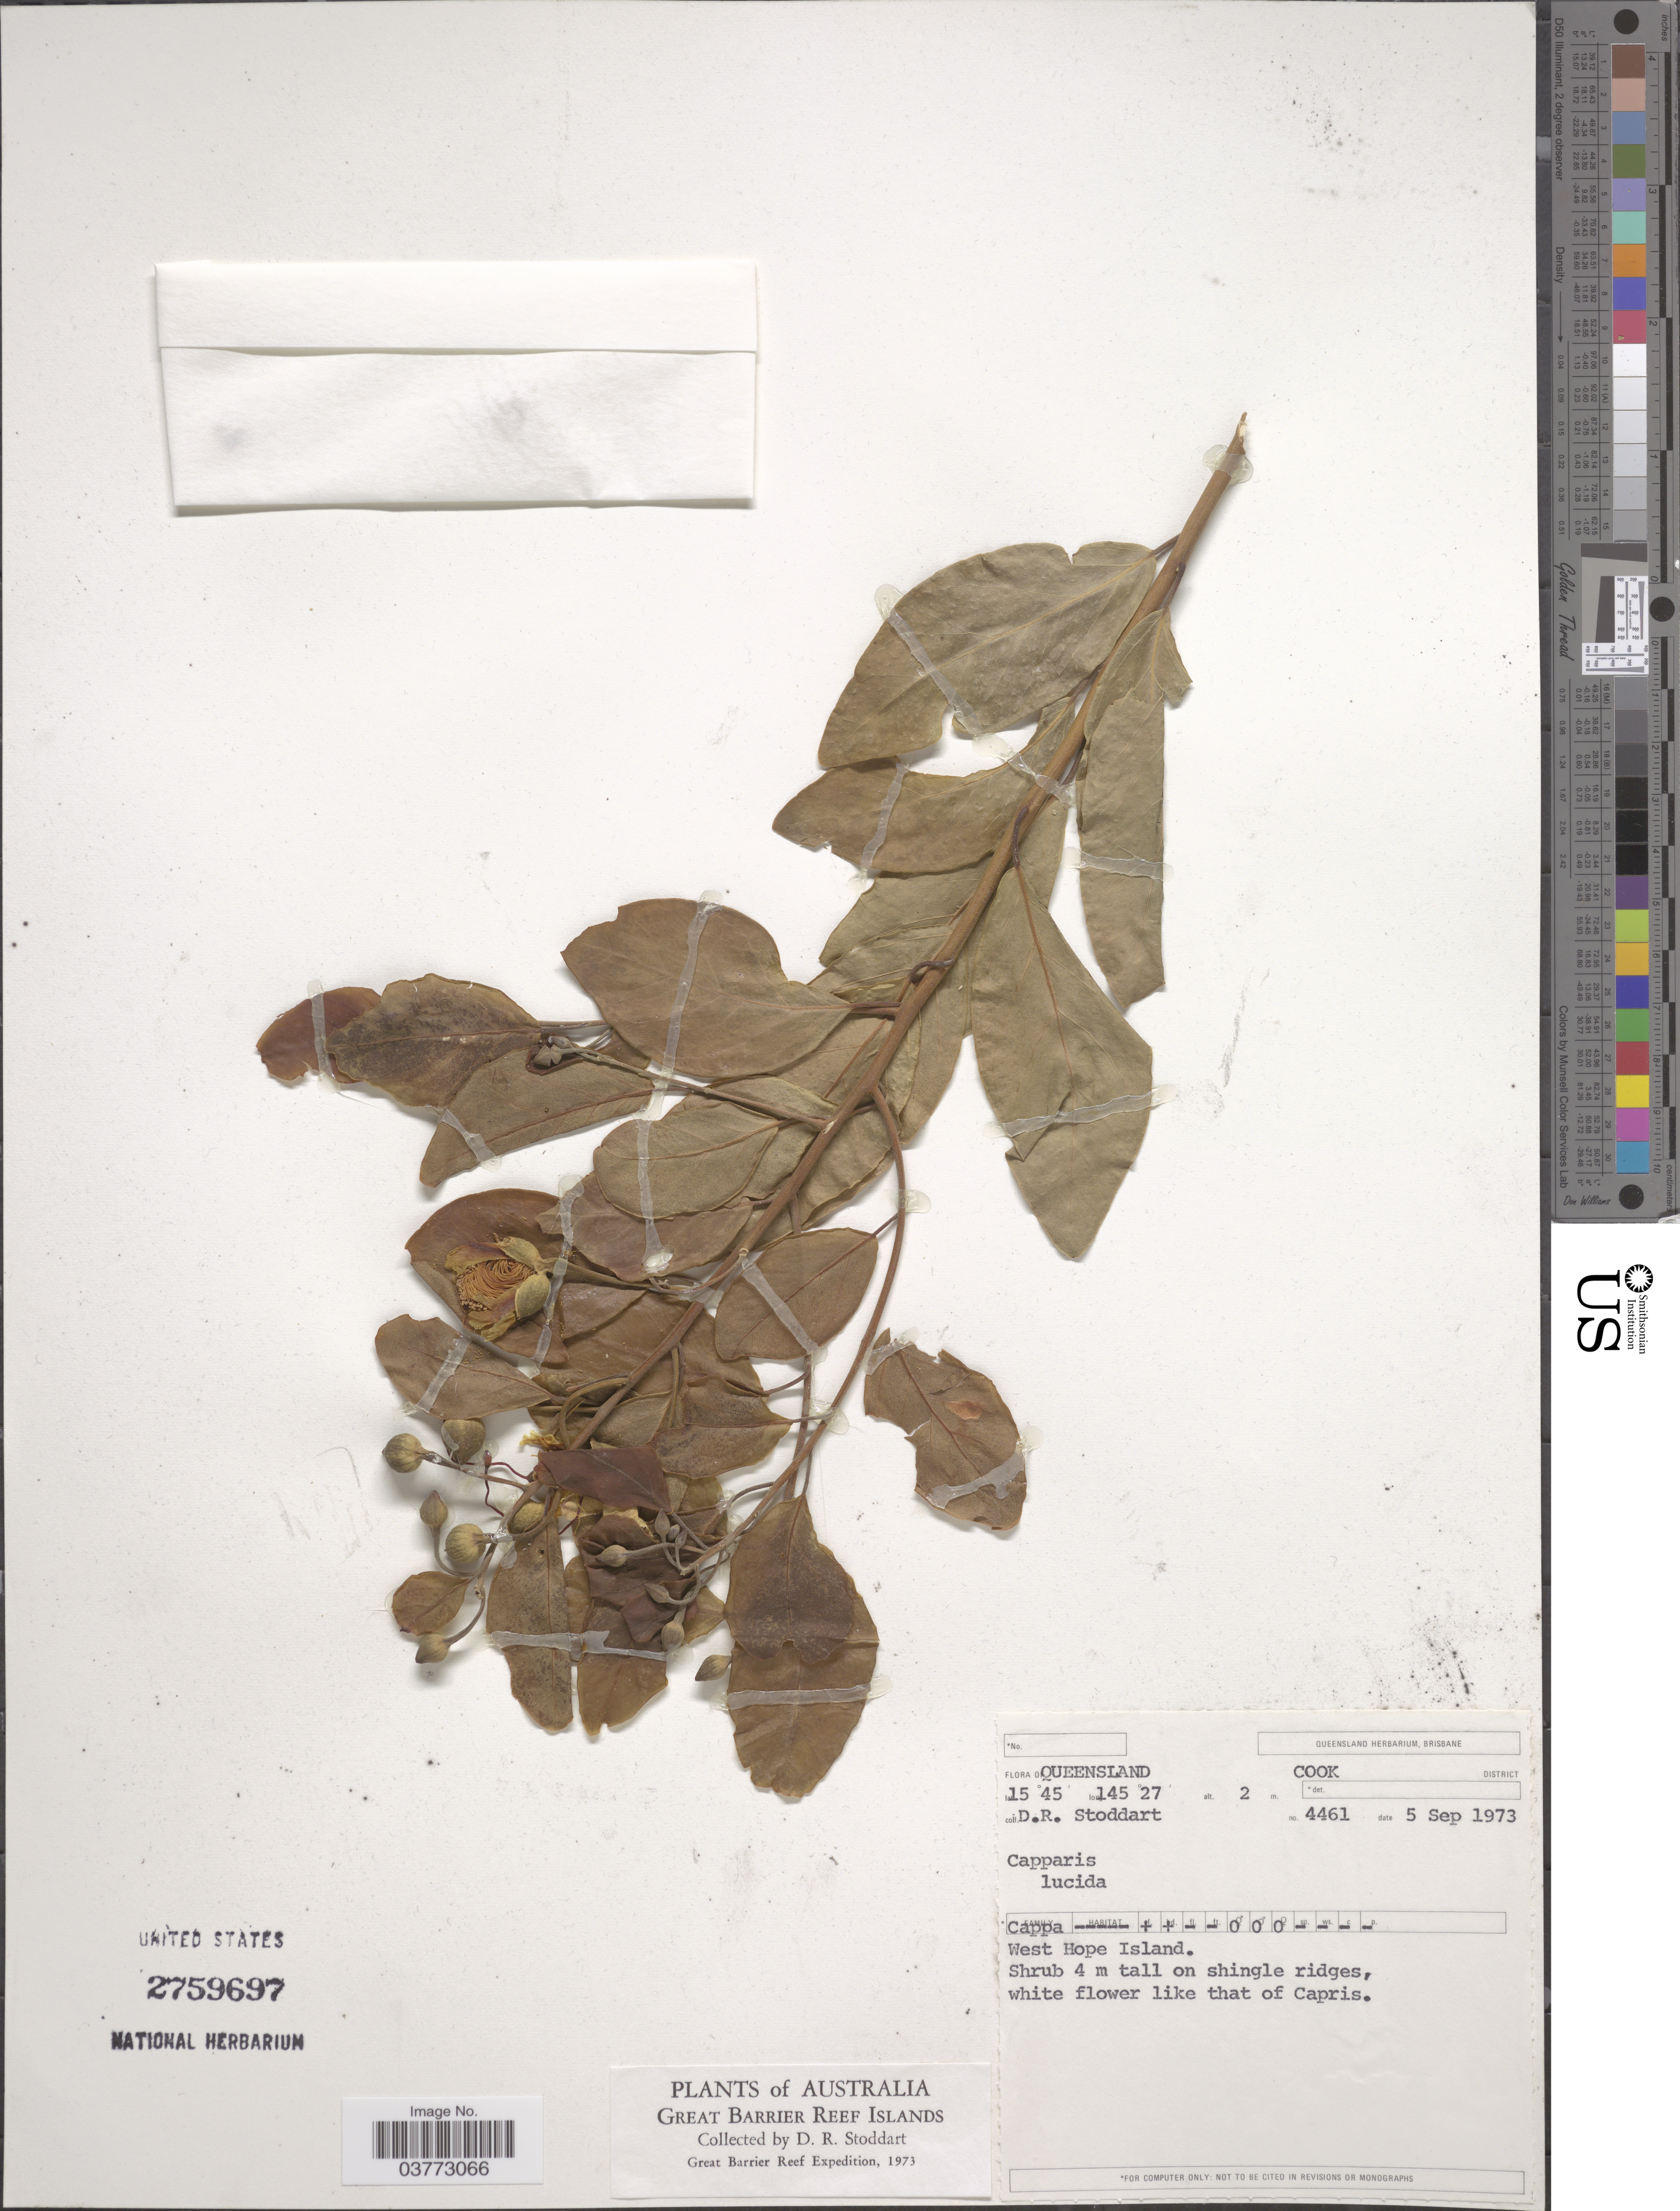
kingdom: Plantae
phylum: Tracheophyta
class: Magnoliopsida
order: Brassicales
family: Capparaceae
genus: Capparis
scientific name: Capparis lucida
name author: (Banks ex DC.) Benth.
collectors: D. R. Stoddart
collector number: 4461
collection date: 1973-09-05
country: Australia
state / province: Queensland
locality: Cook District. West Hope Island.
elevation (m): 2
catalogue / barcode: US 2759697